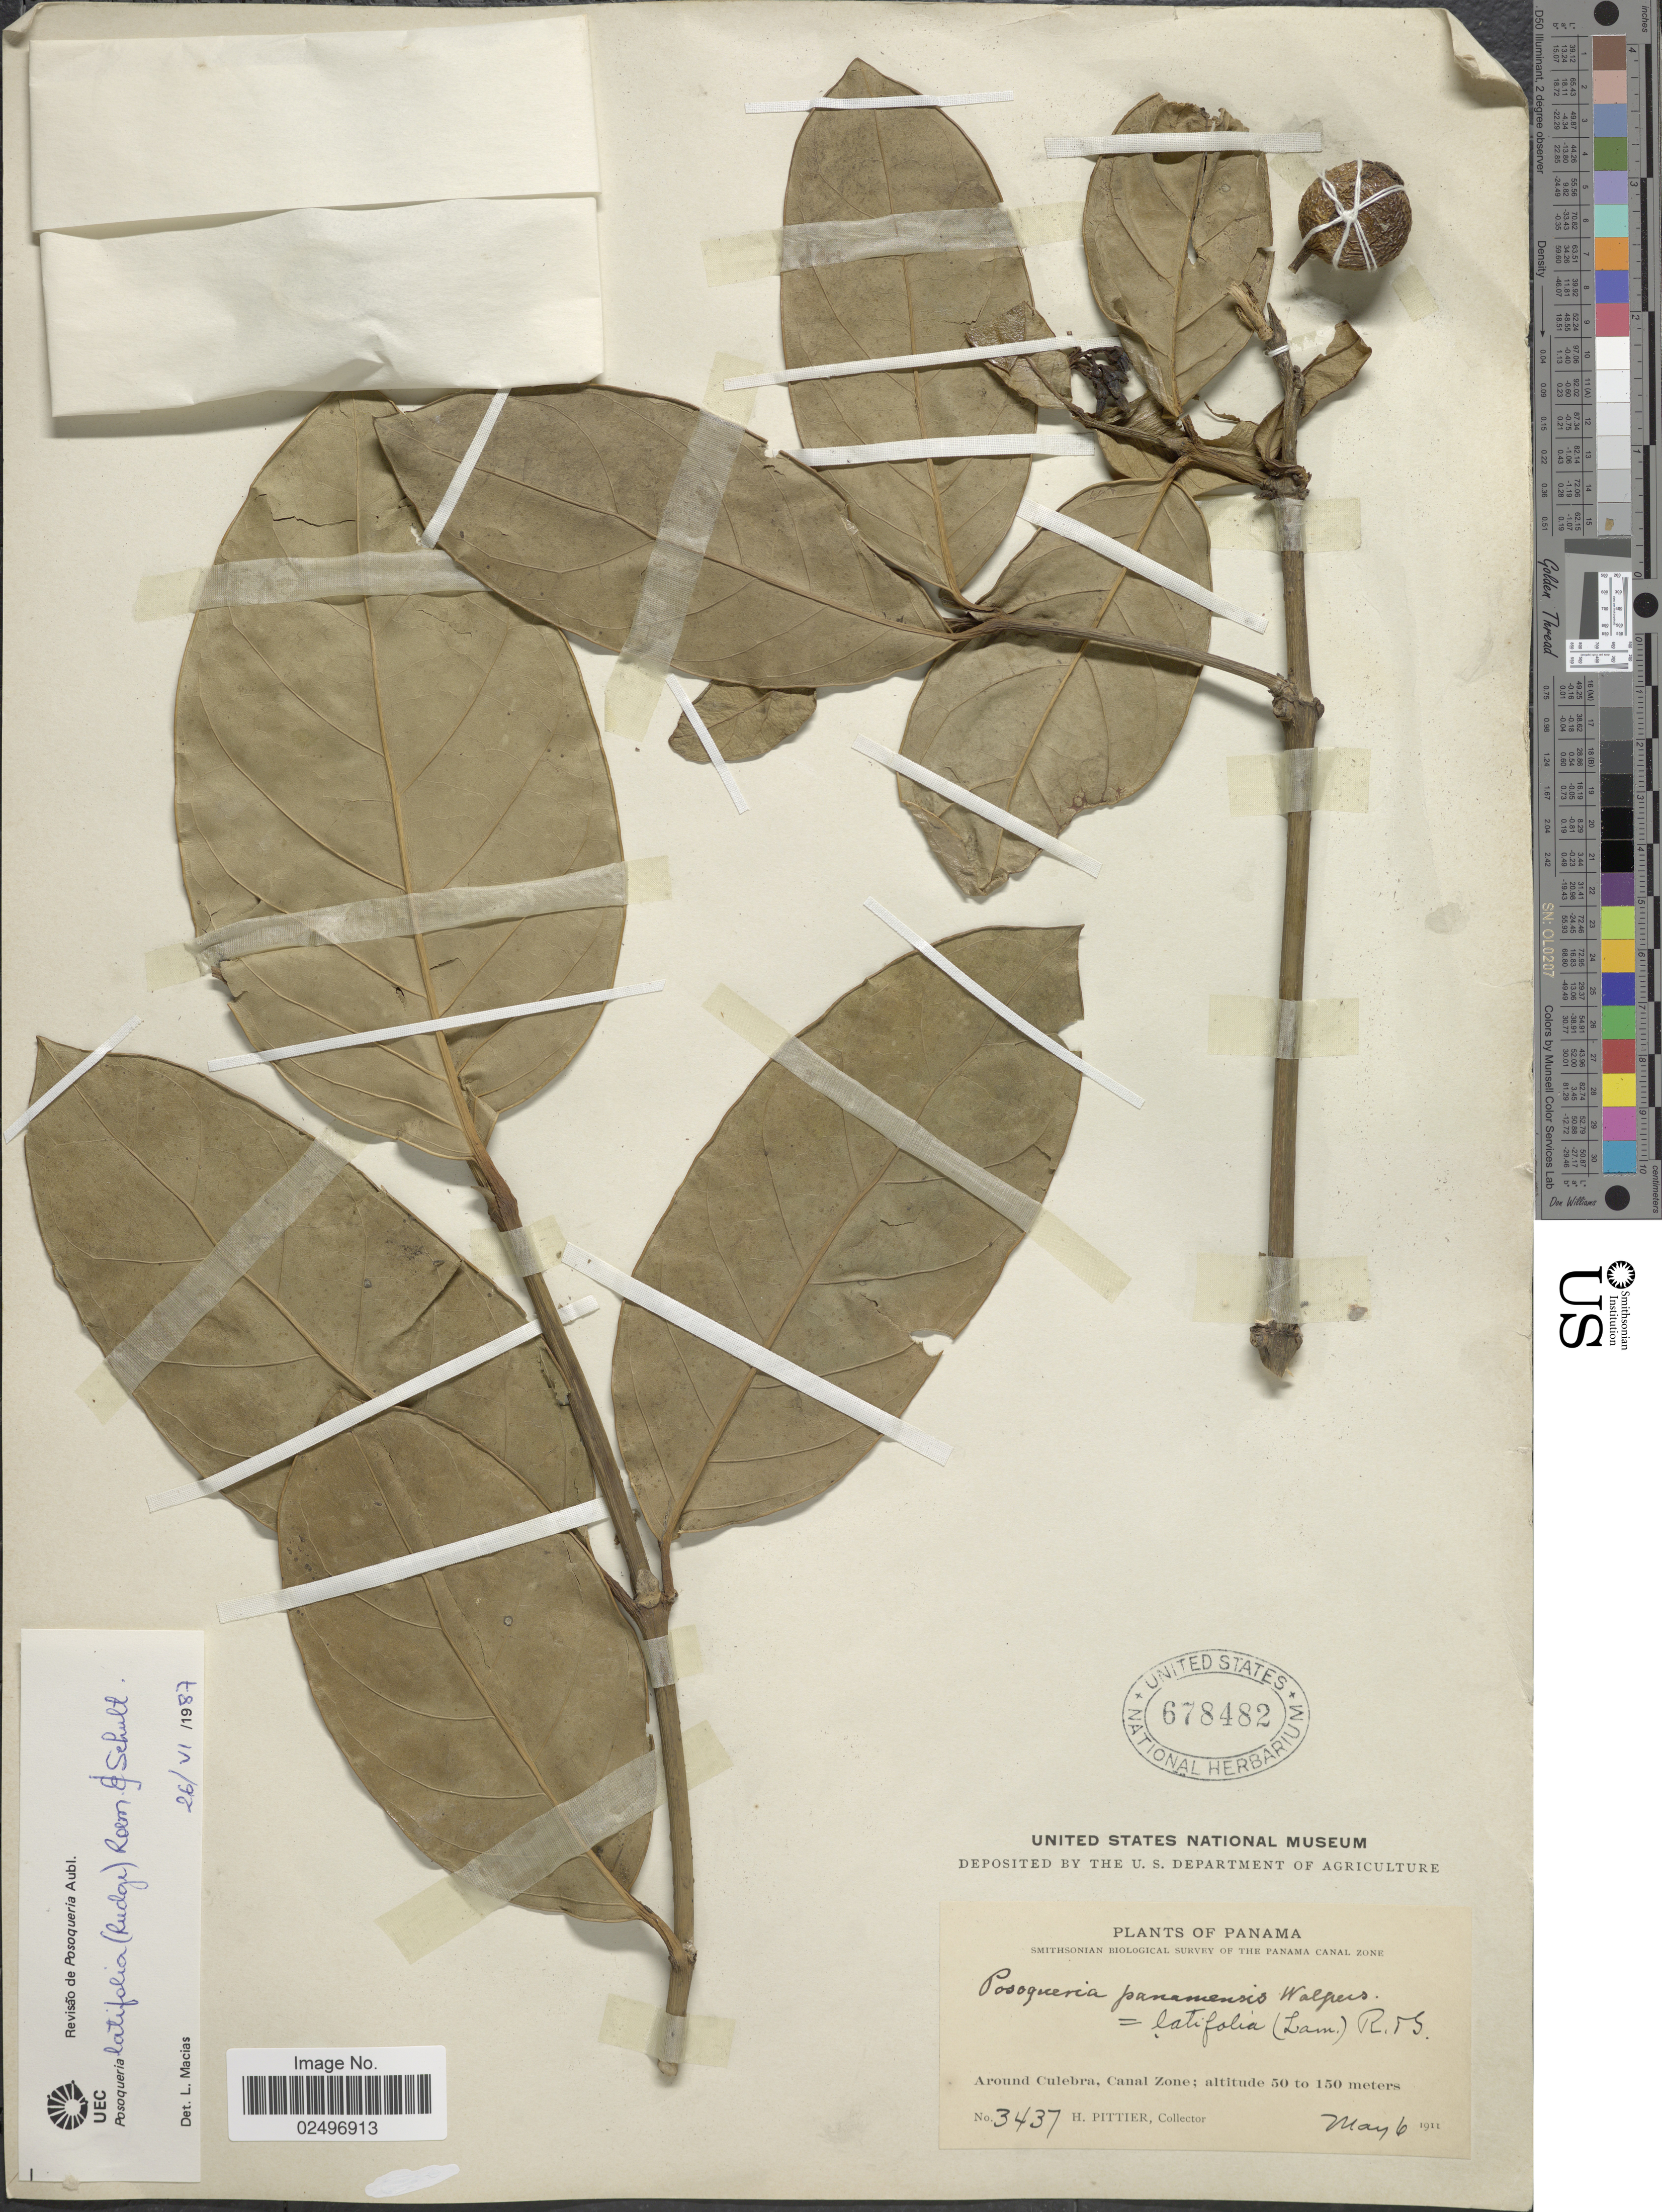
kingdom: Plantae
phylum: Tracheophyta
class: Magnoliopsida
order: Gentianales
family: Rubiaceae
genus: Posoqueria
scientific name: Posoqueria latifolia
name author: (Rudge) Roem. & Schult.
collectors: H. F. Pittier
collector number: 3437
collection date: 1911-05-06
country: Panama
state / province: Colón / Panamá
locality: Around Culebra, Canal Zone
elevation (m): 50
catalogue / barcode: US 678482